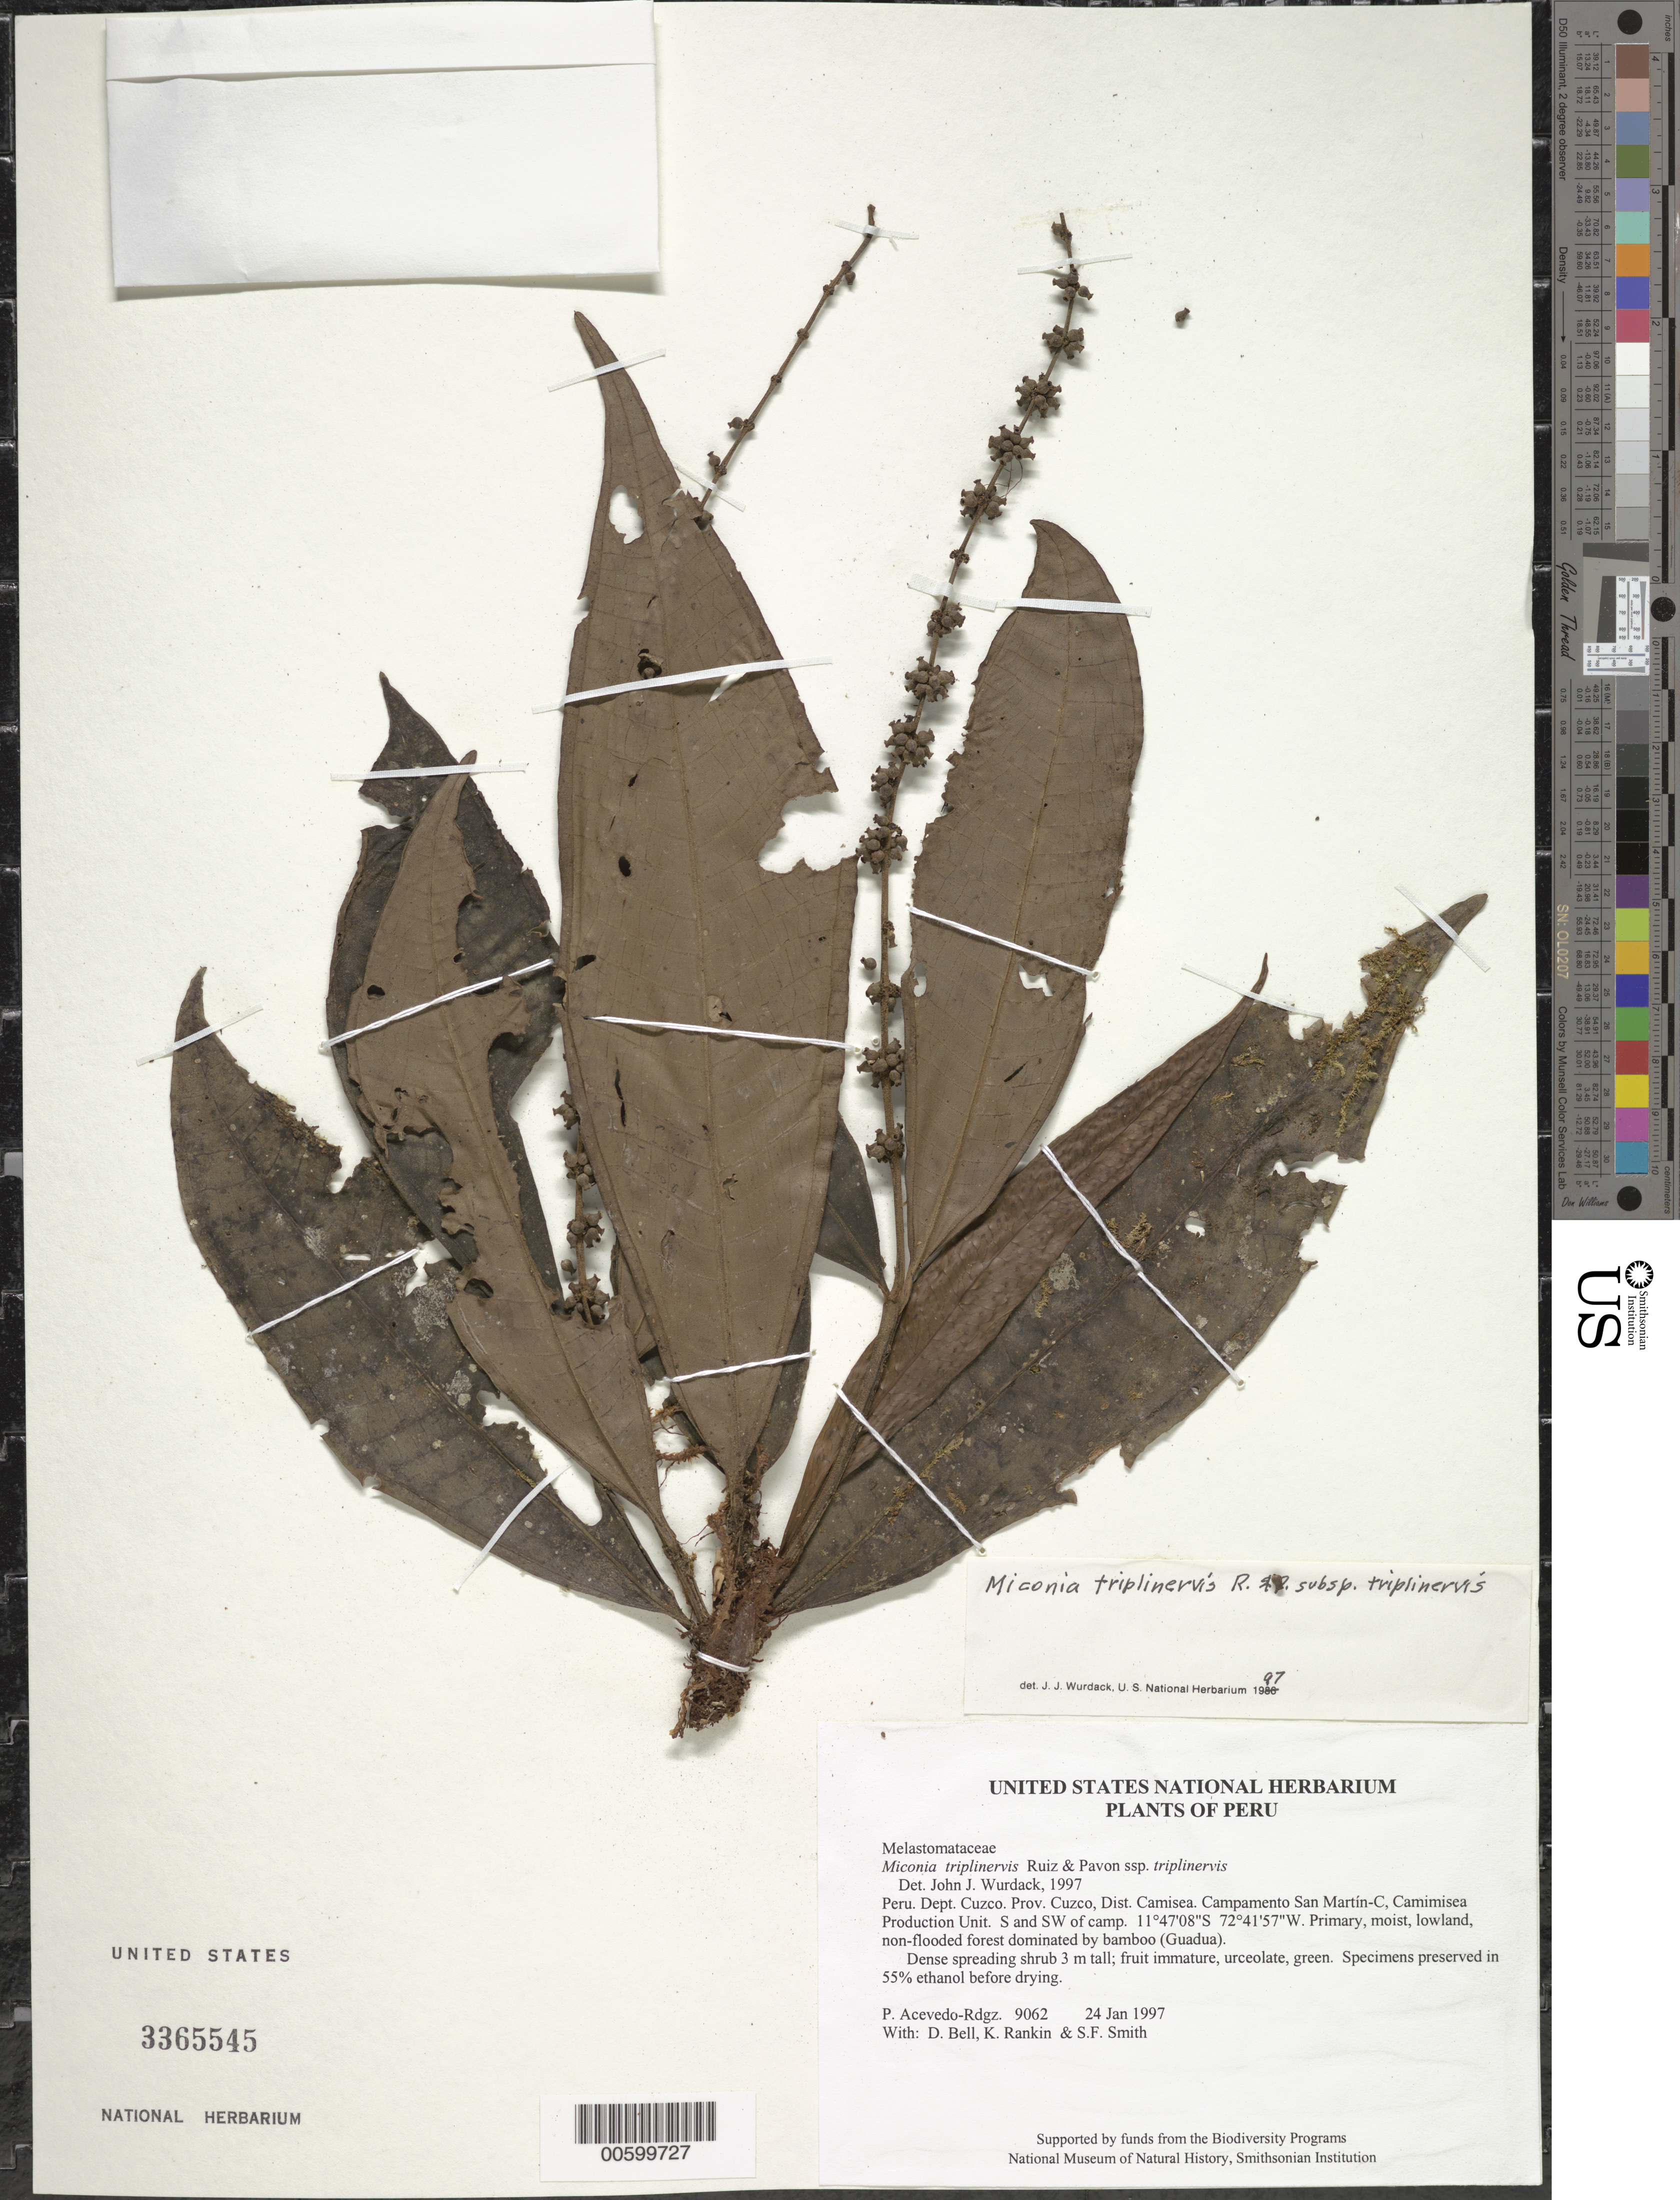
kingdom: Plantae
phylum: Tracheophyta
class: Magnoliopsida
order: Myrtales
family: Melastomataceae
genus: Miconia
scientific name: Miconia triplinervis subsp. triplinervis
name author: Ruiz & Pav.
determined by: Wurdack, John J., (US), US (UNITED STATES)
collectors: P. Acevedo-Rodr., D. A. Bell, K. B. Rankin & S.F. Smith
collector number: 9062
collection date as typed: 24 Jan 1997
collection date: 1997-01-24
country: Peru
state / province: Cusco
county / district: Cusco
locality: Districto Camisea, Campamento San Martín-C, Camimisea Production Unit. S and SW of camp.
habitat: Primary, moist, lowland, non-flooded forest dominated by bamboo (Guadua).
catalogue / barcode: US 3365545